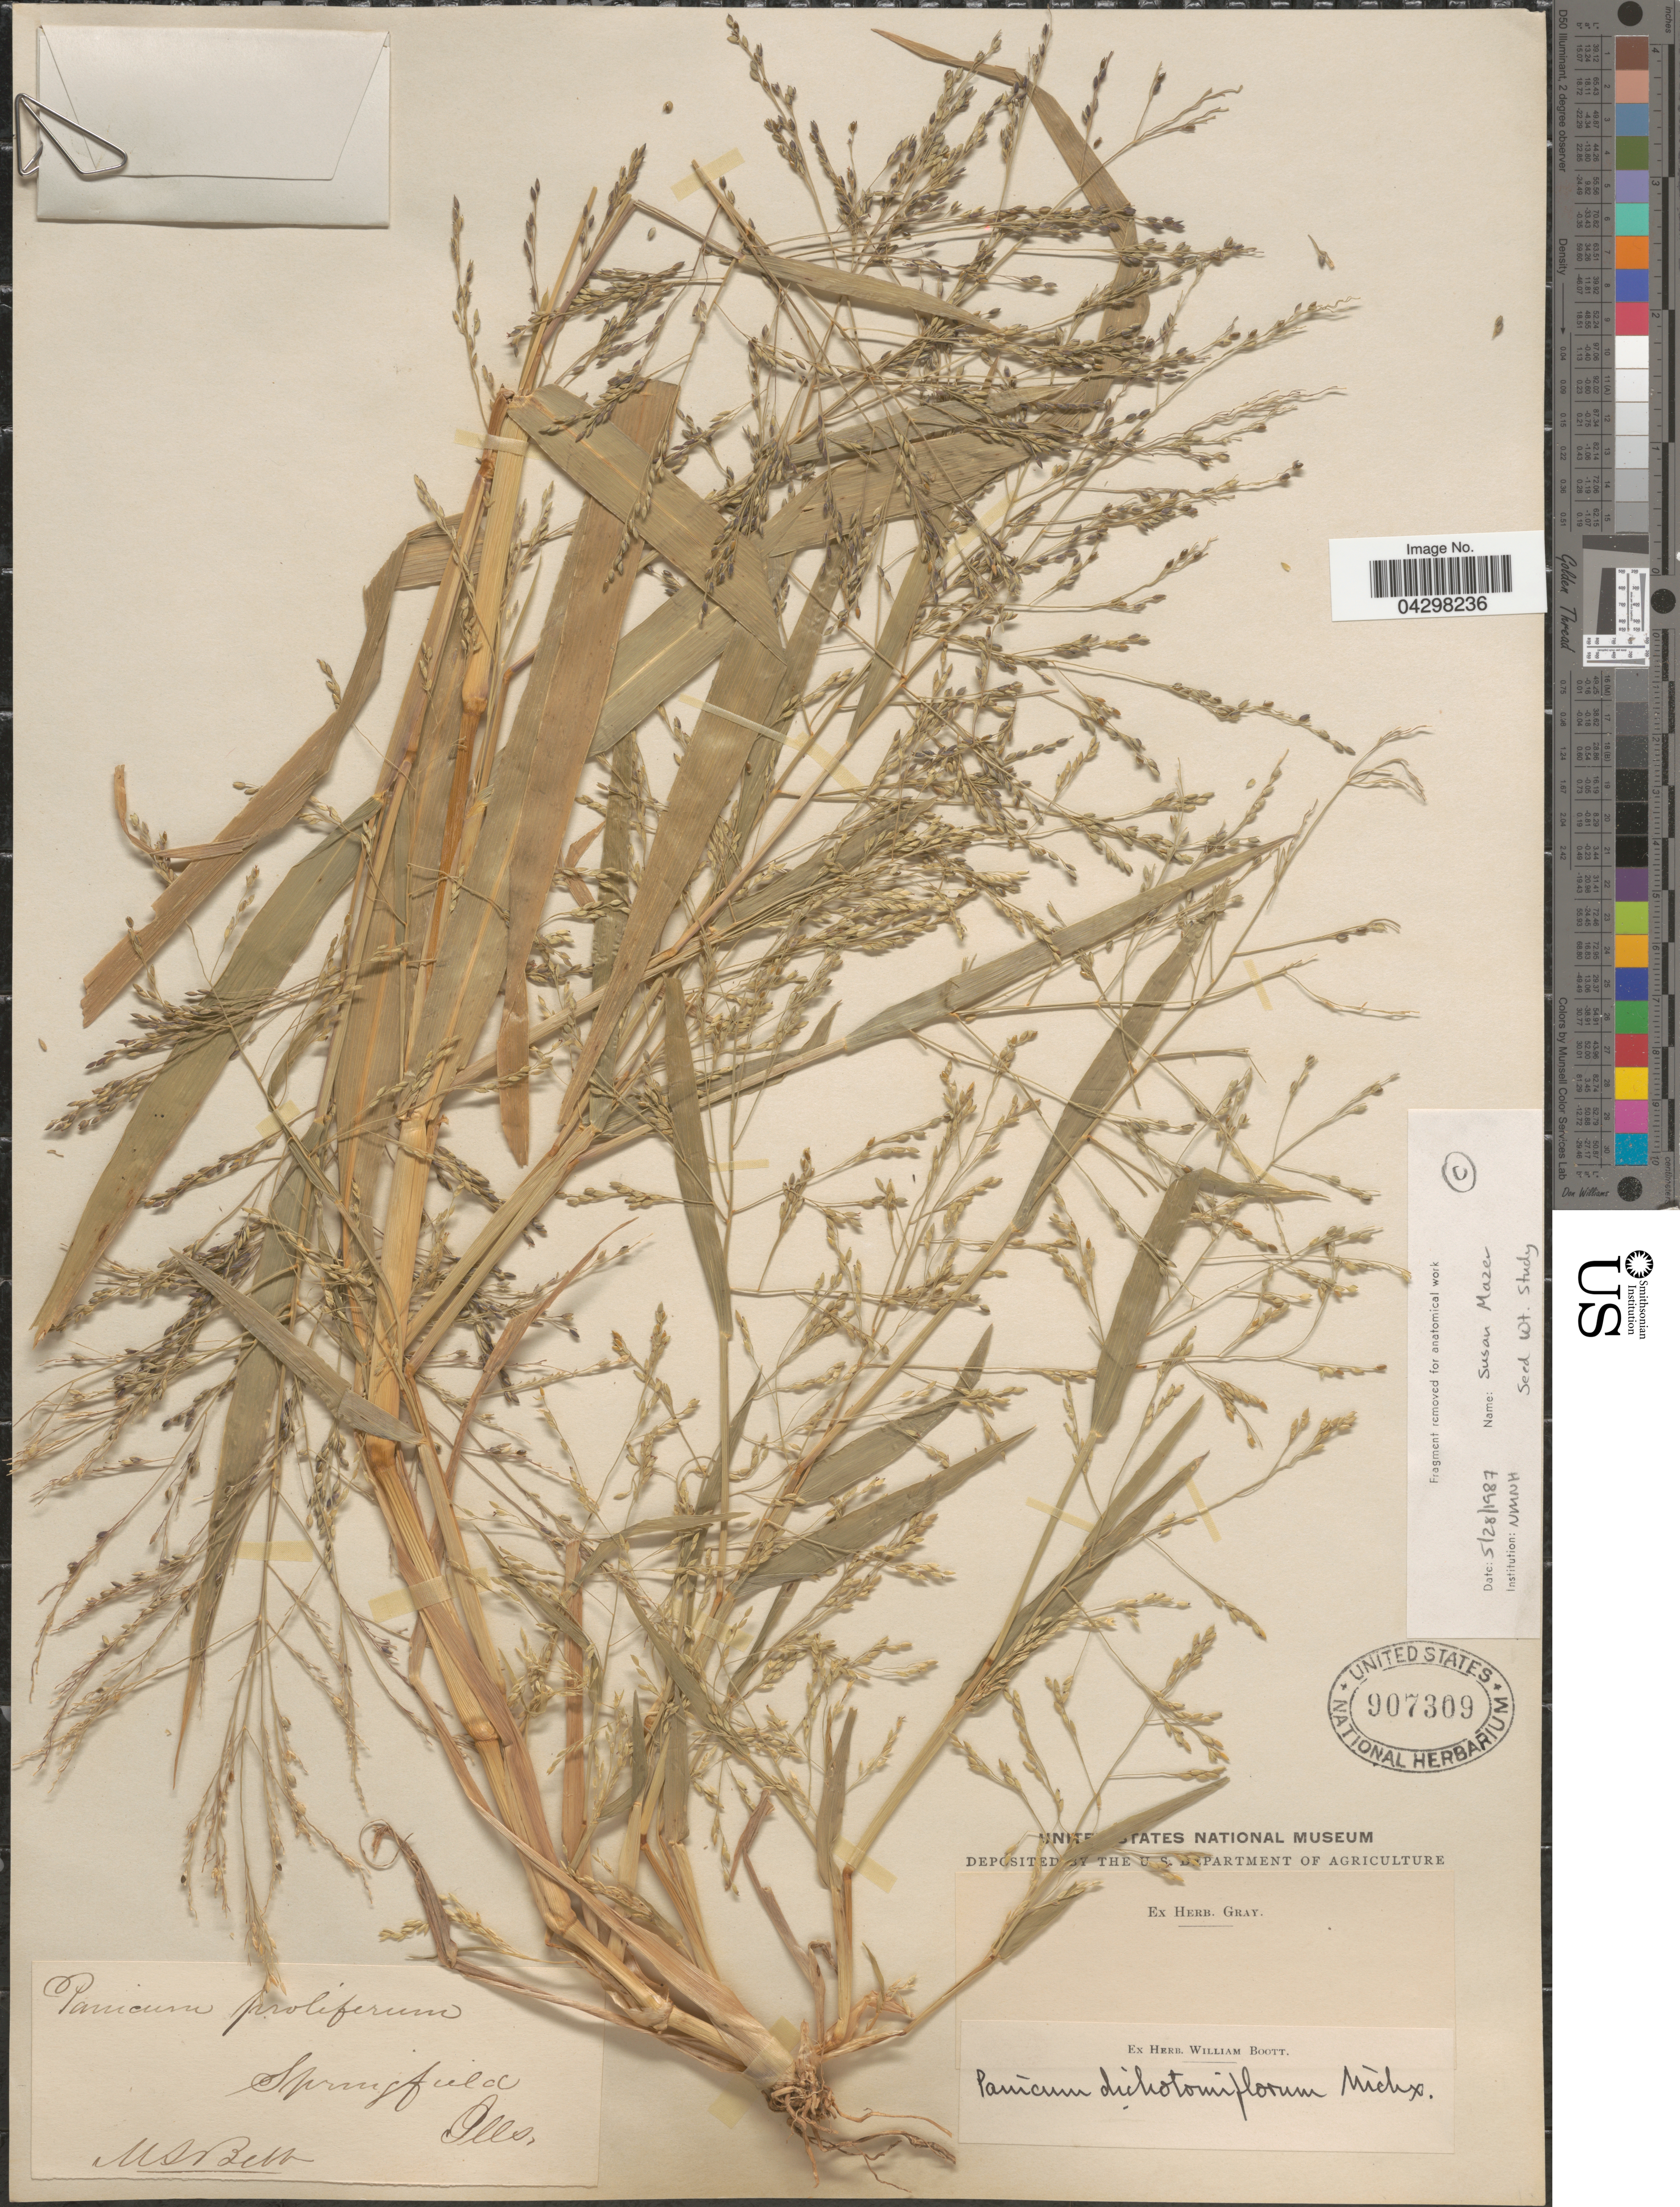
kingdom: Plantae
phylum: Tracheophyta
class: Liliopsida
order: Poales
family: Poaceae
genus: Panicum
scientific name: Panicum dichotomiflorum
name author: Michx.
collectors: Ms. Bell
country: United States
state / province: Illinois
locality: Springfield Co.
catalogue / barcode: US 907309